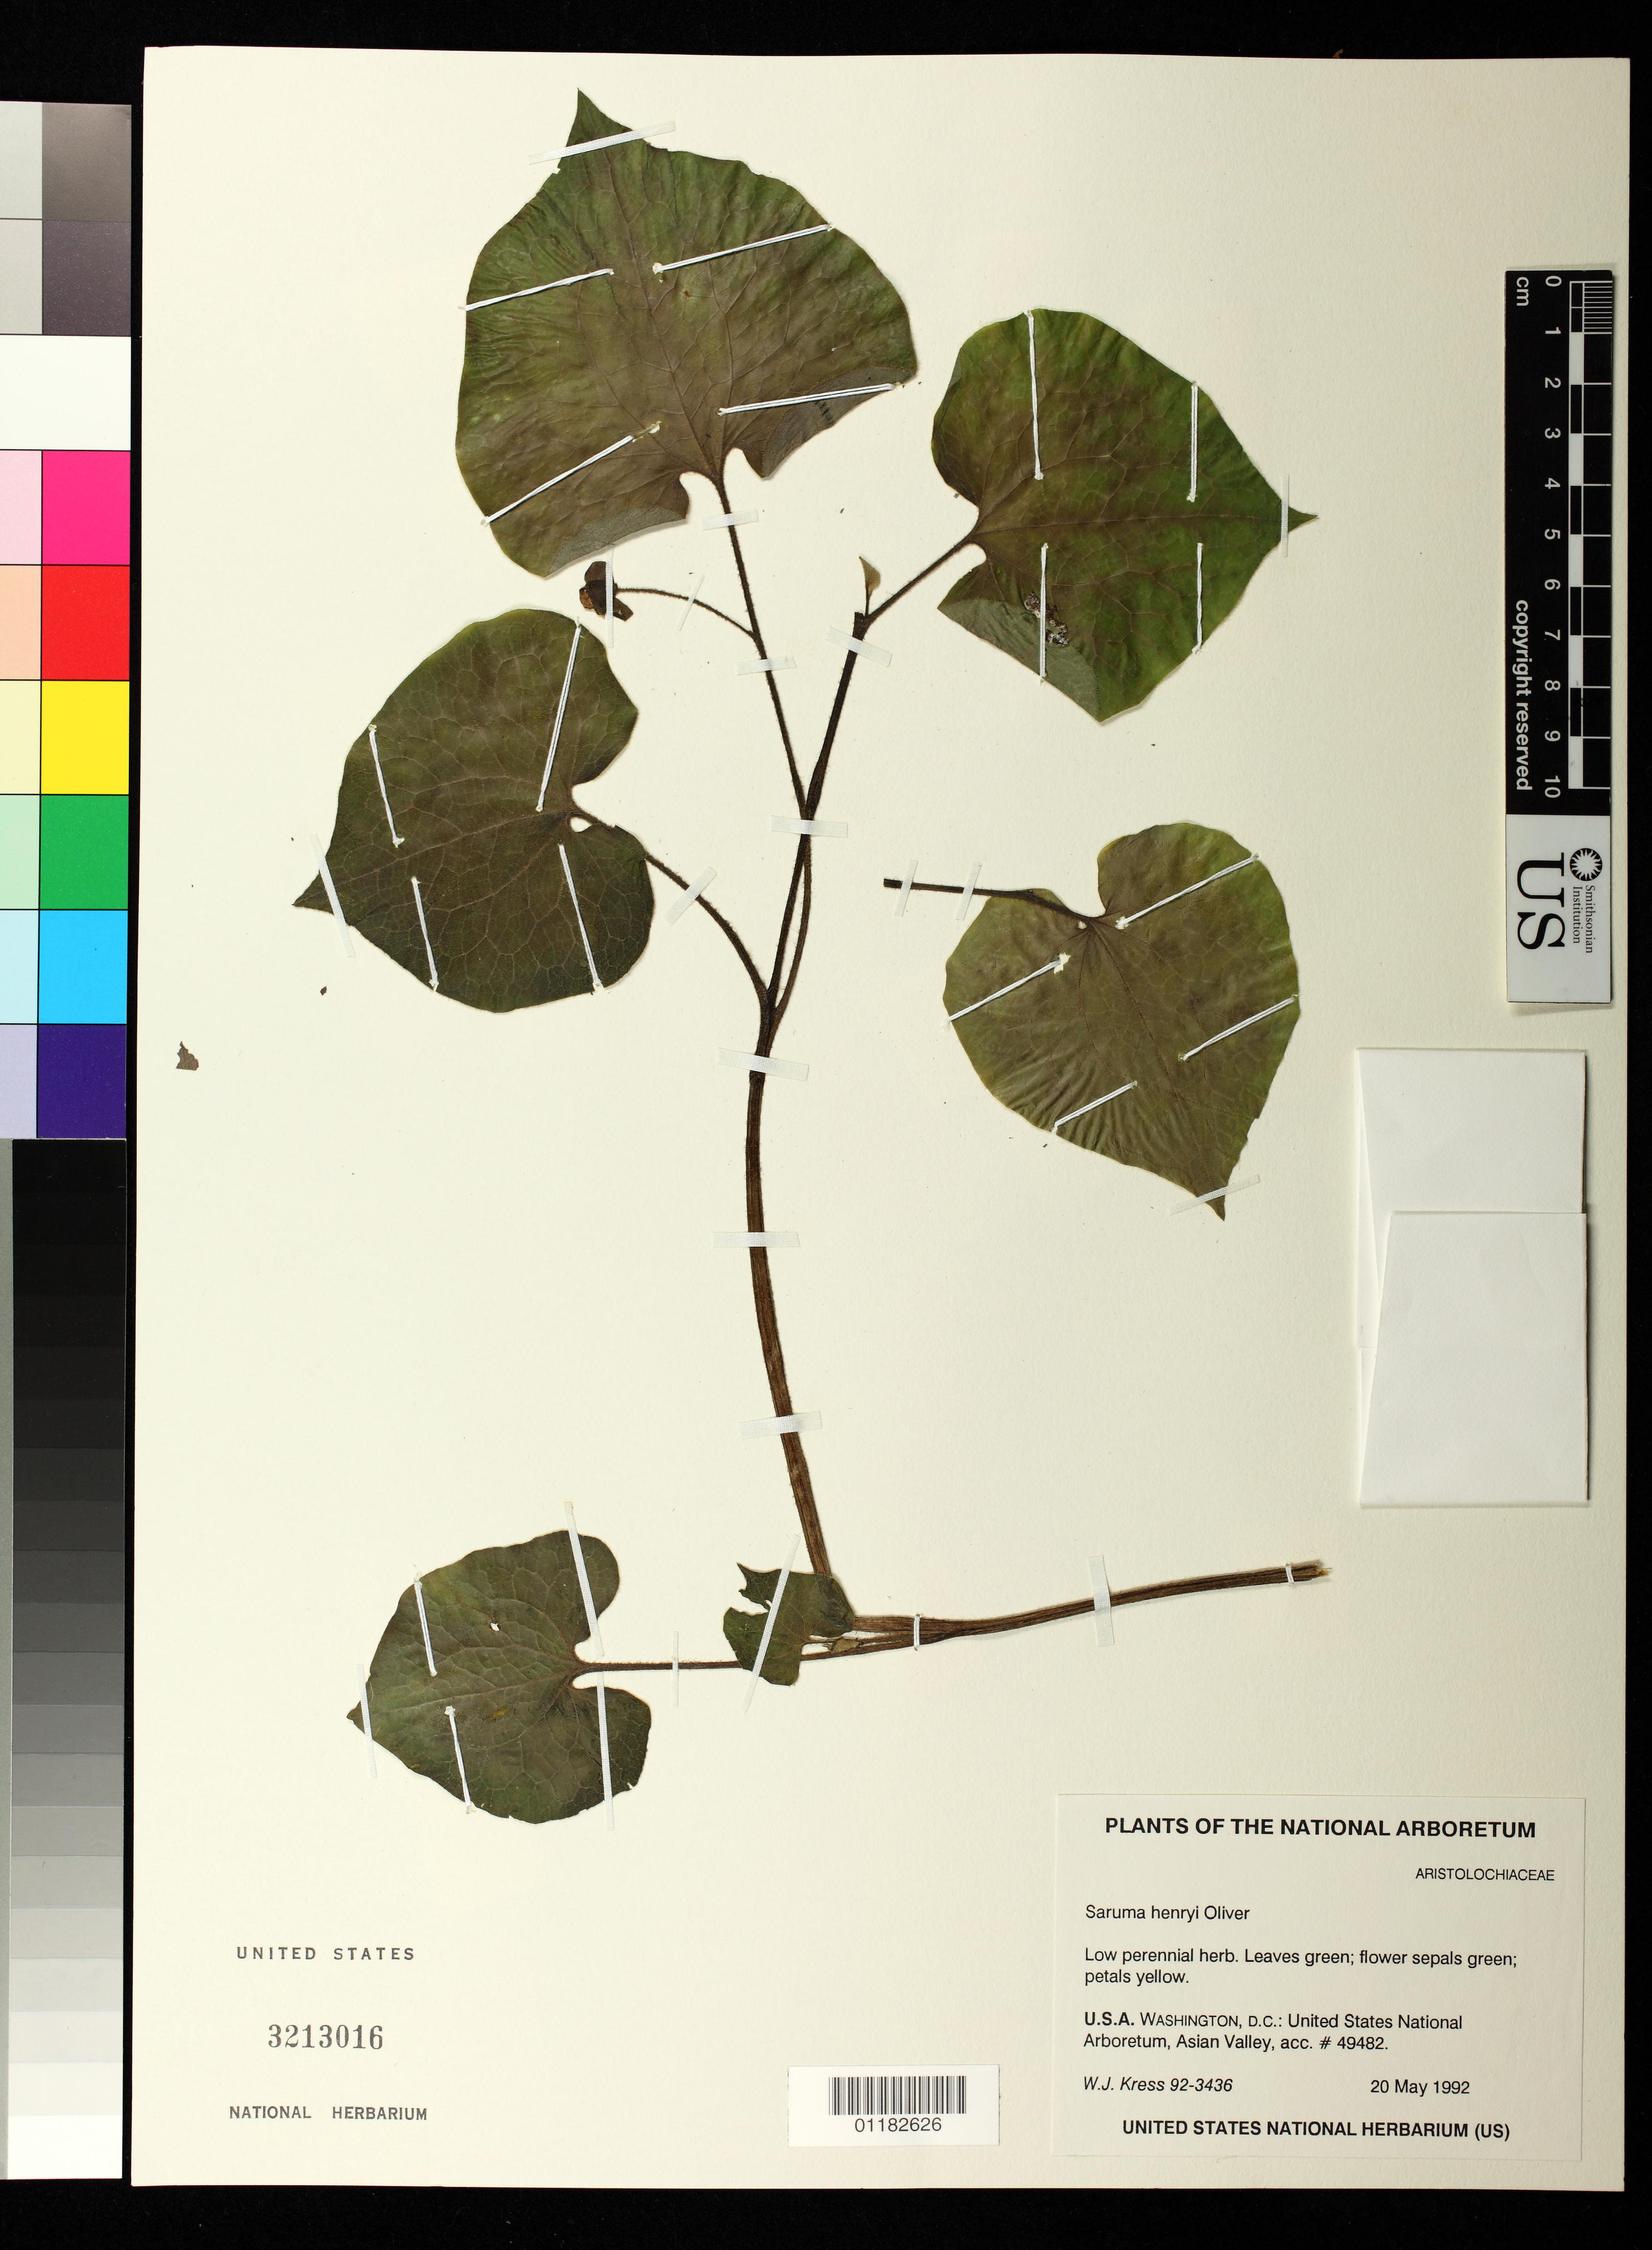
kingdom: Plantae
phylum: Tracheophyta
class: Magnoliopsida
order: Piperales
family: Aristolochiaceae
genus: Saruma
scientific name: Saruma henryi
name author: Oliv.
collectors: W. J. Kress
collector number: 92-3436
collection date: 1992-05-20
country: United States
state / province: District of Columbia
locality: National Arboretum, Asian Valley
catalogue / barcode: US 3213016